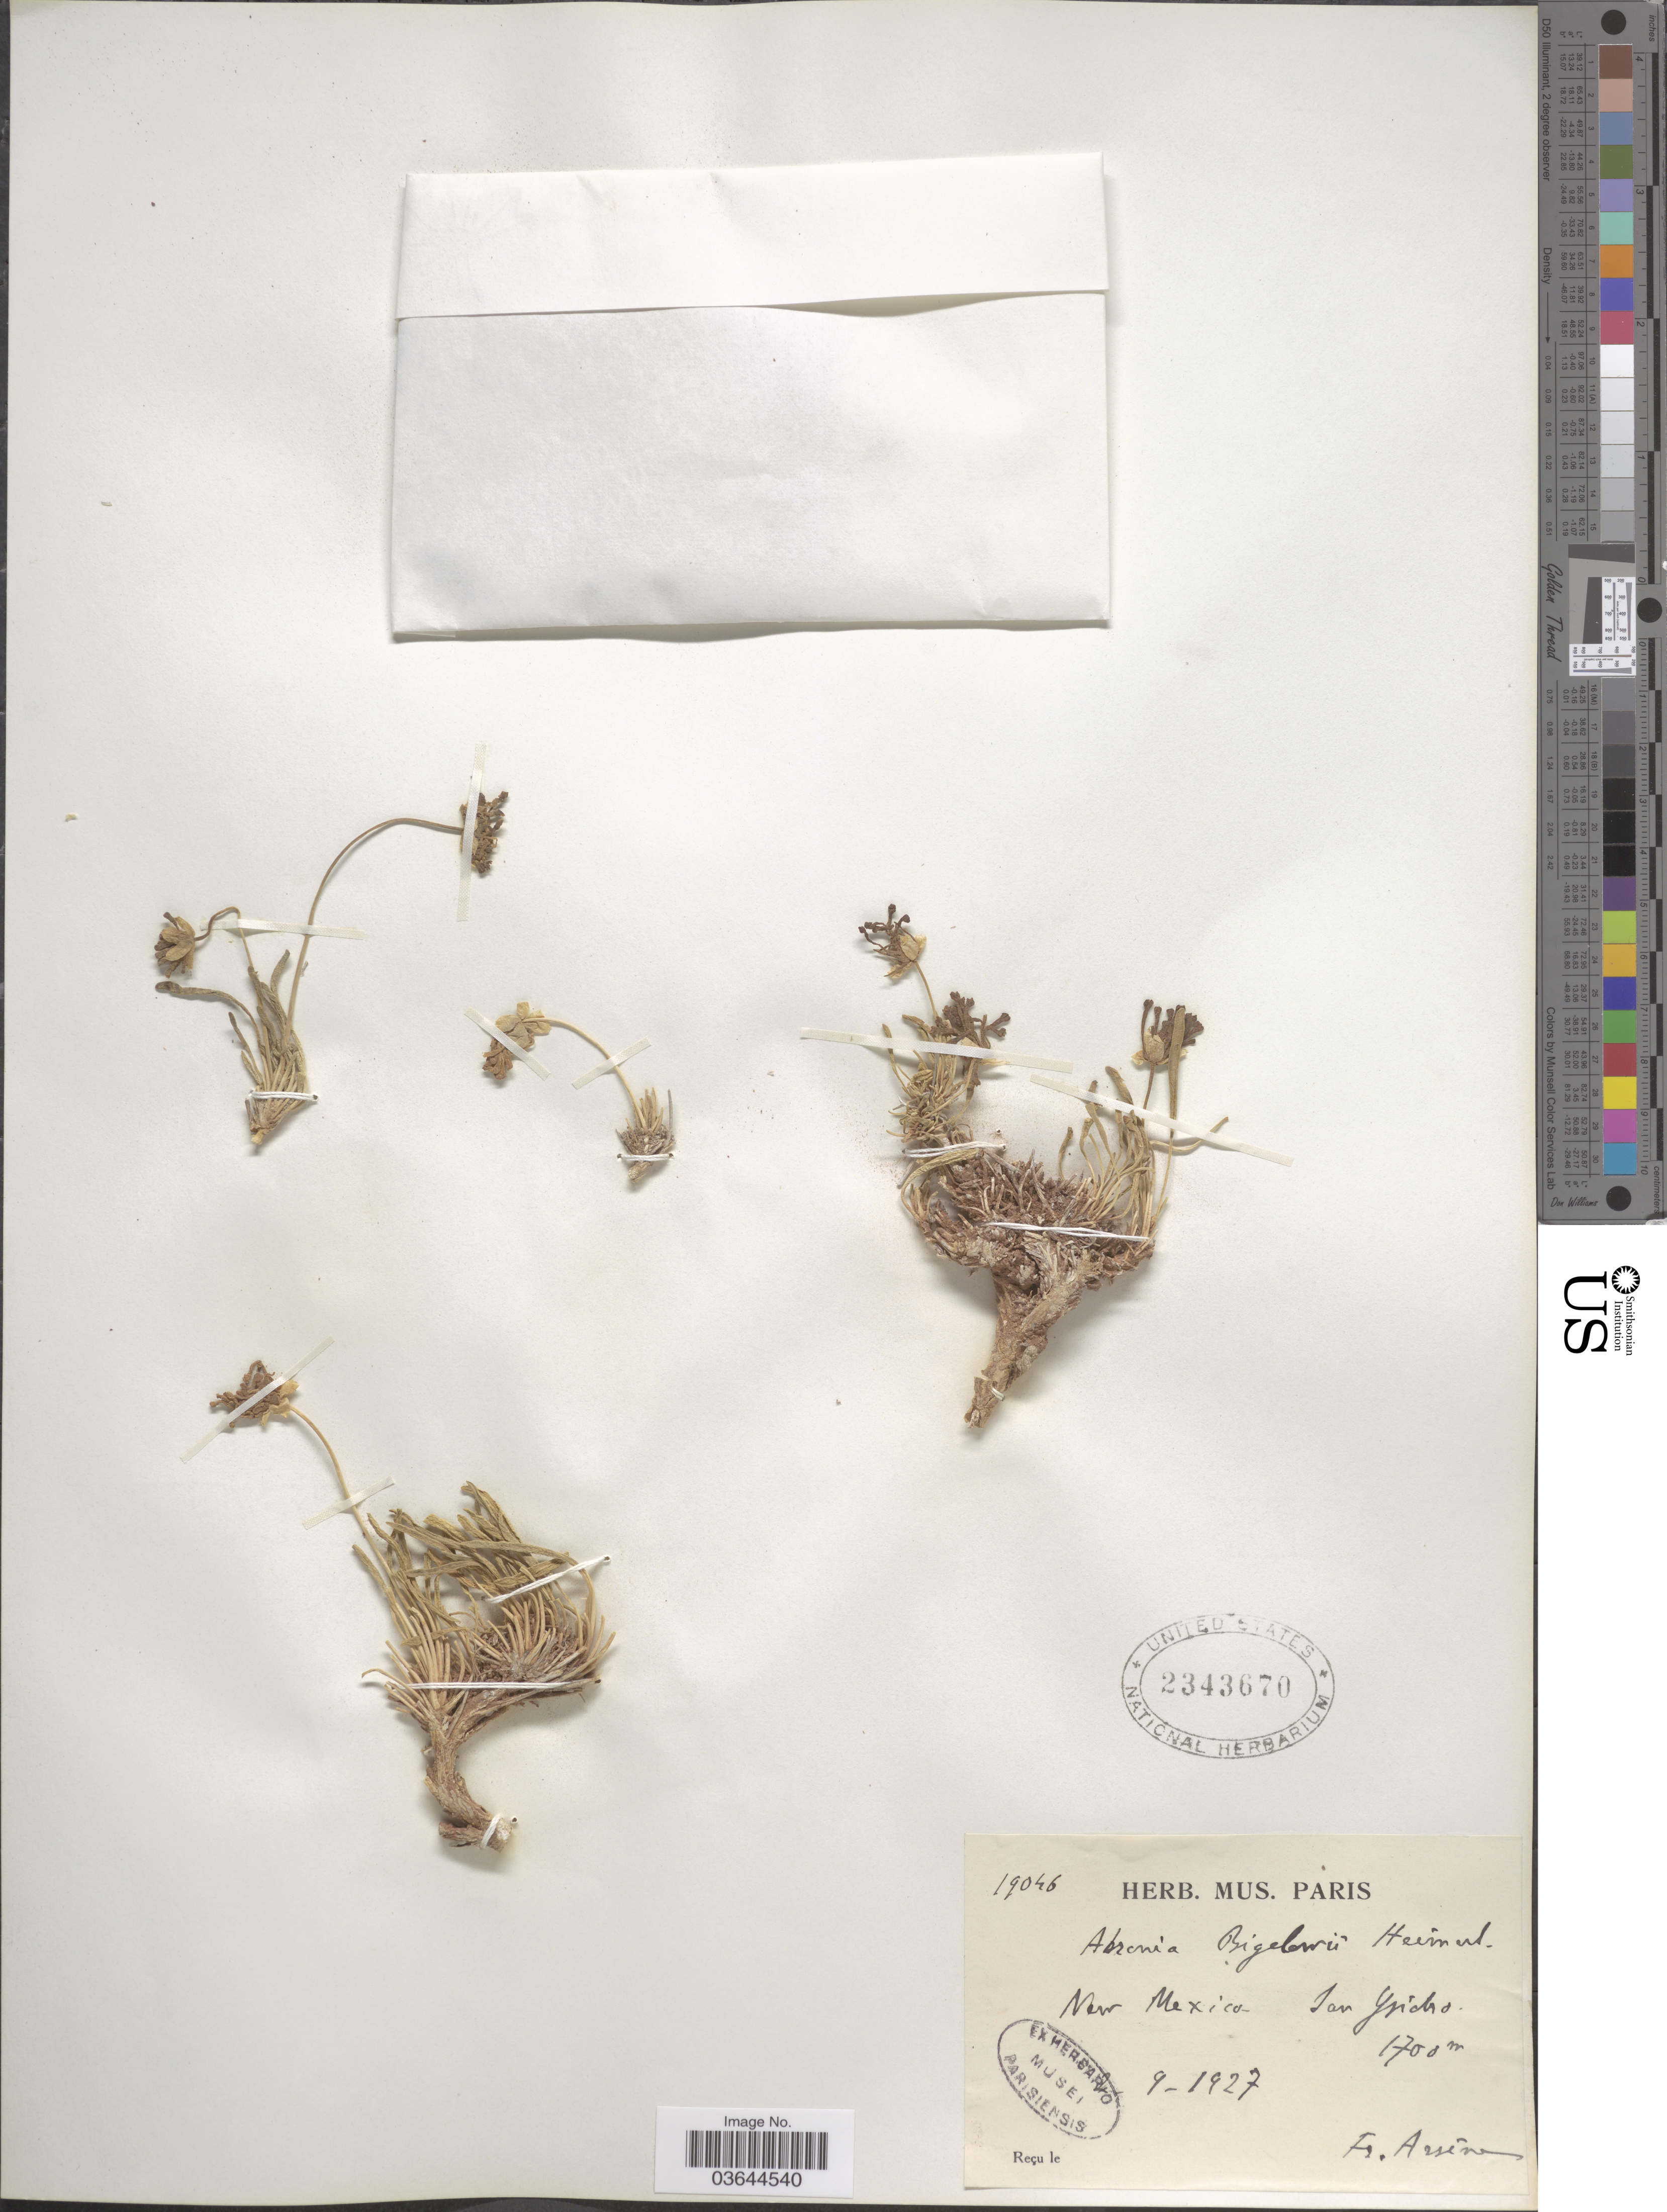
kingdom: Plantae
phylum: Tracheophyta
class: Magnoliopsida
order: Caryophyllales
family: Nyctaginaceae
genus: Abronia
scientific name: Abronia bigelovii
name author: Heimerl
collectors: F. Arsène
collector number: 19046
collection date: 1927-09-02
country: United States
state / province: New Mexico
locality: San Ysidro.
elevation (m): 1700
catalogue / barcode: US 2343670